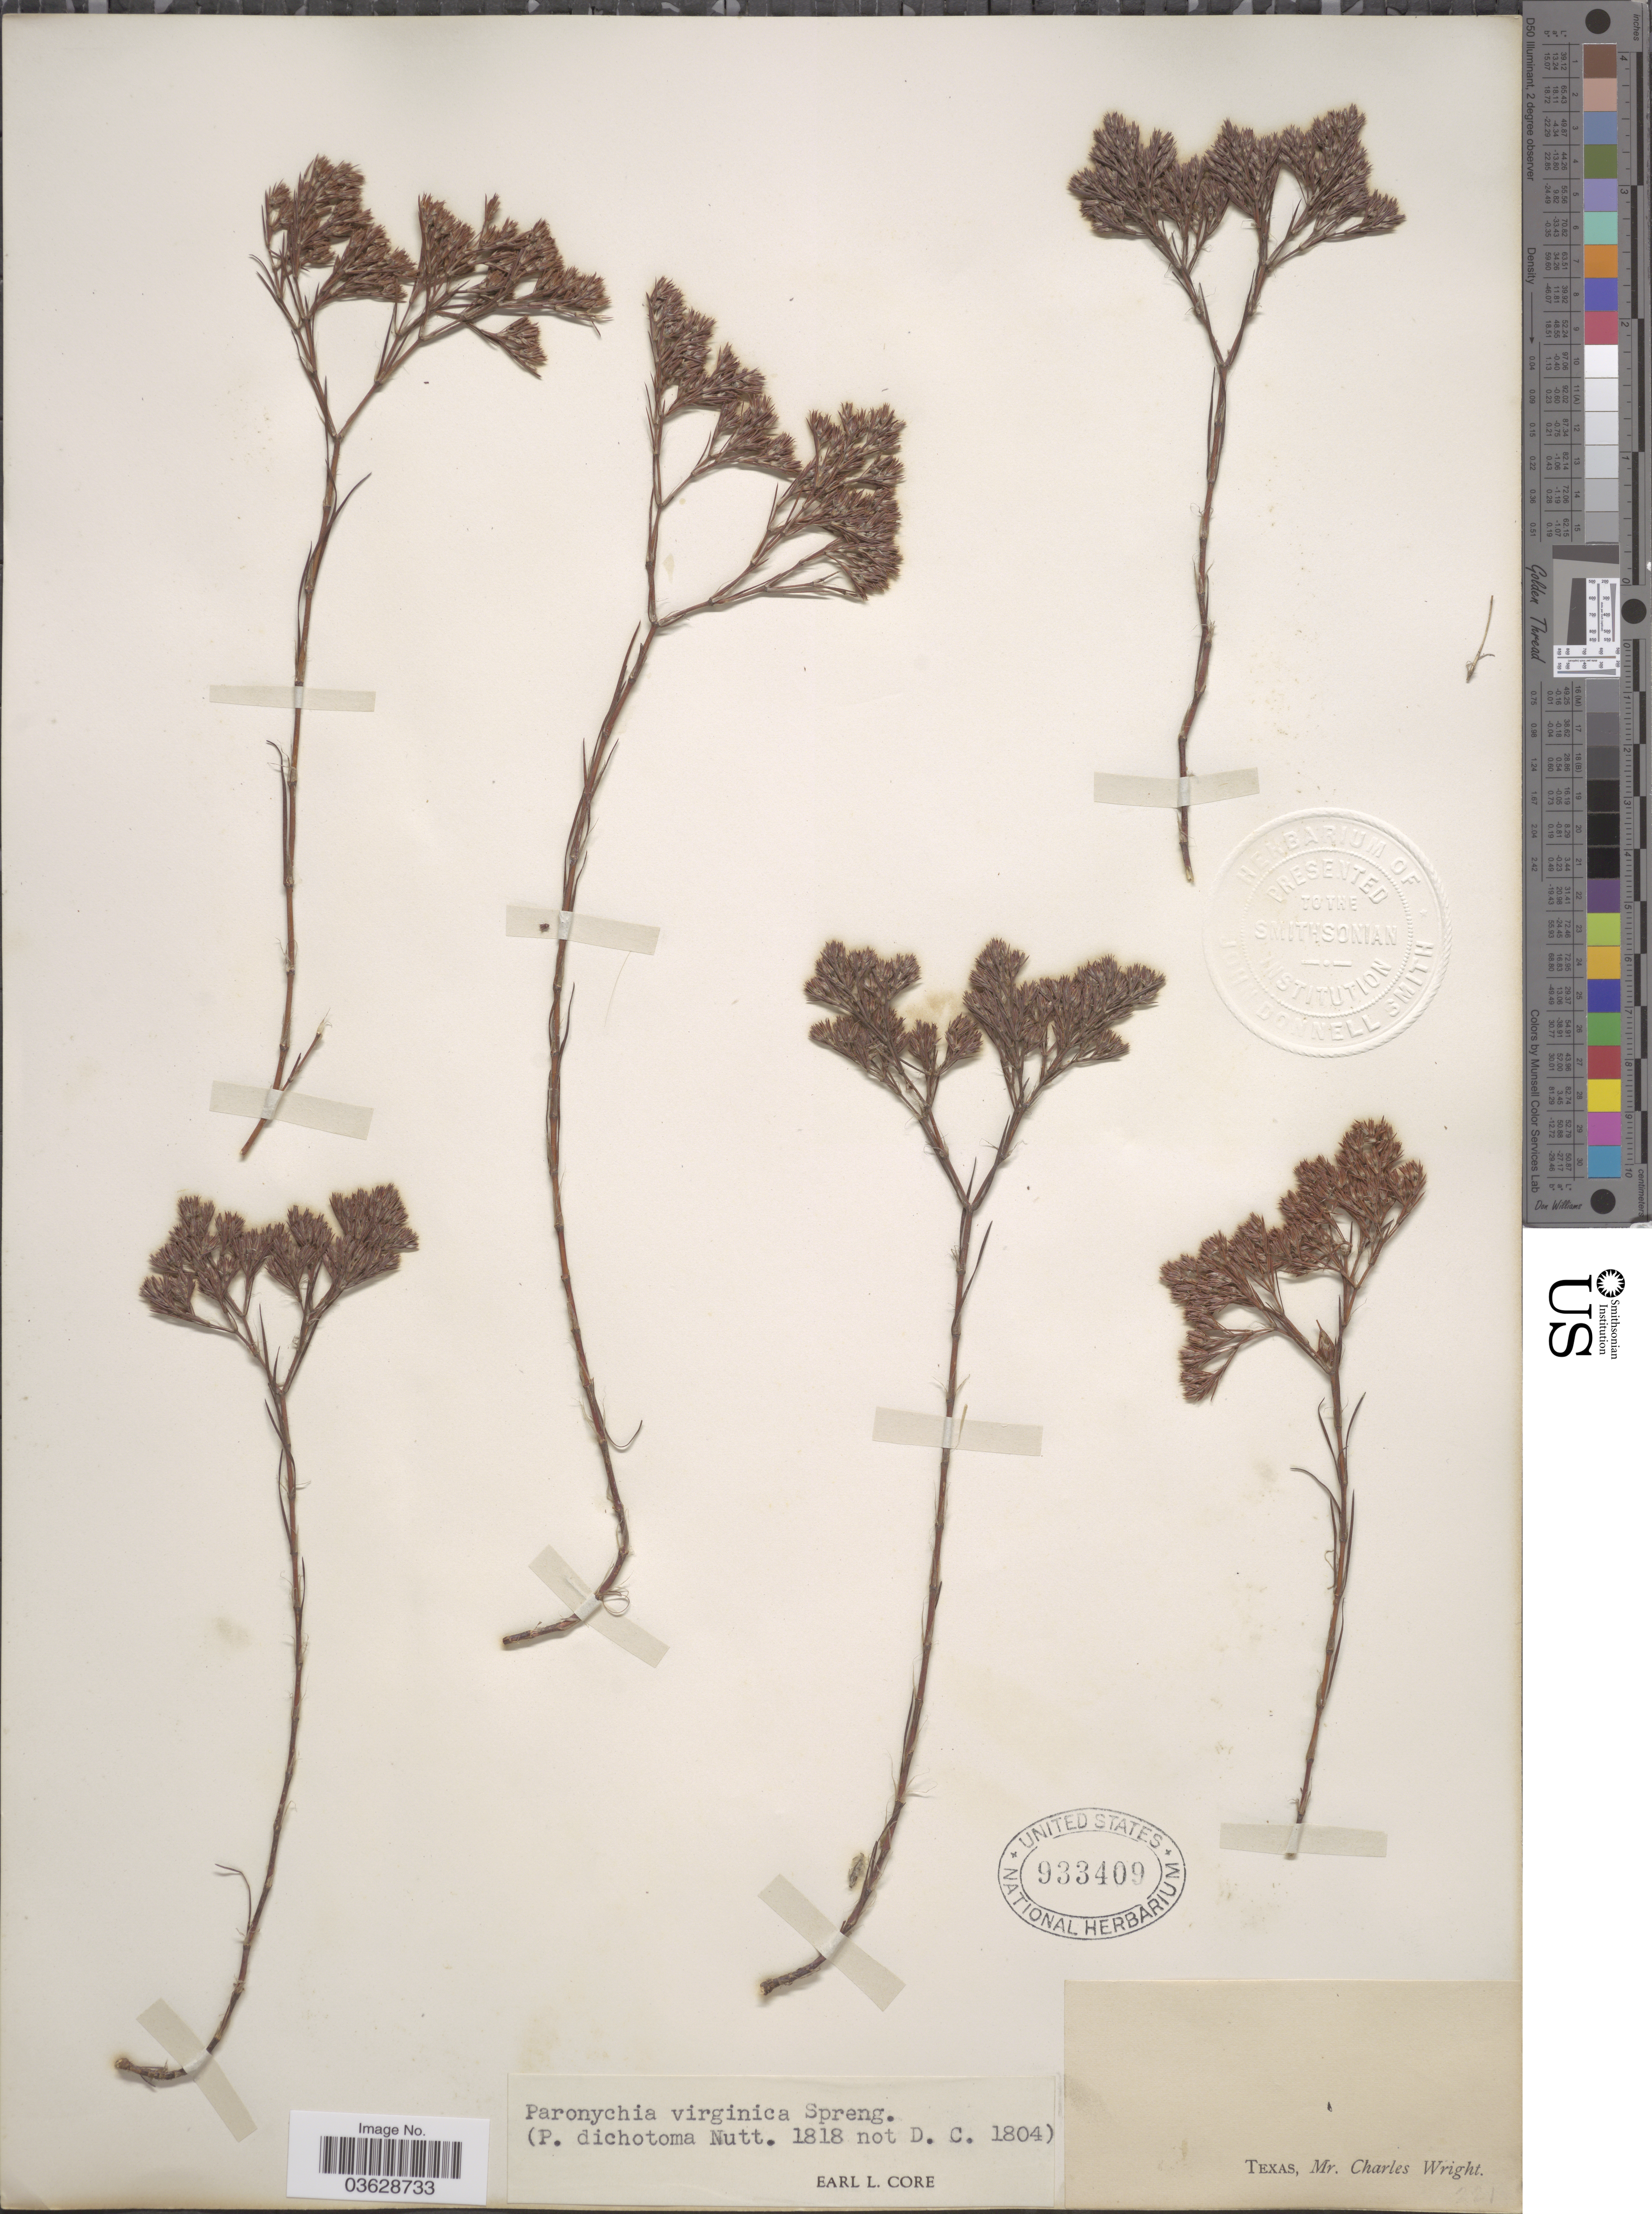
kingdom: Plantae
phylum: Tracheophyta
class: Magnoliopsida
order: Caryophyllales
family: Caryophyllaceae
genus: Paronychia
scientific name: Paronychia virginica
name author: Spreng.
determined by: Core, E. L.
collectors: C. Wright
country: United States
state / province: Texas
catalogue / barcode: US 933409